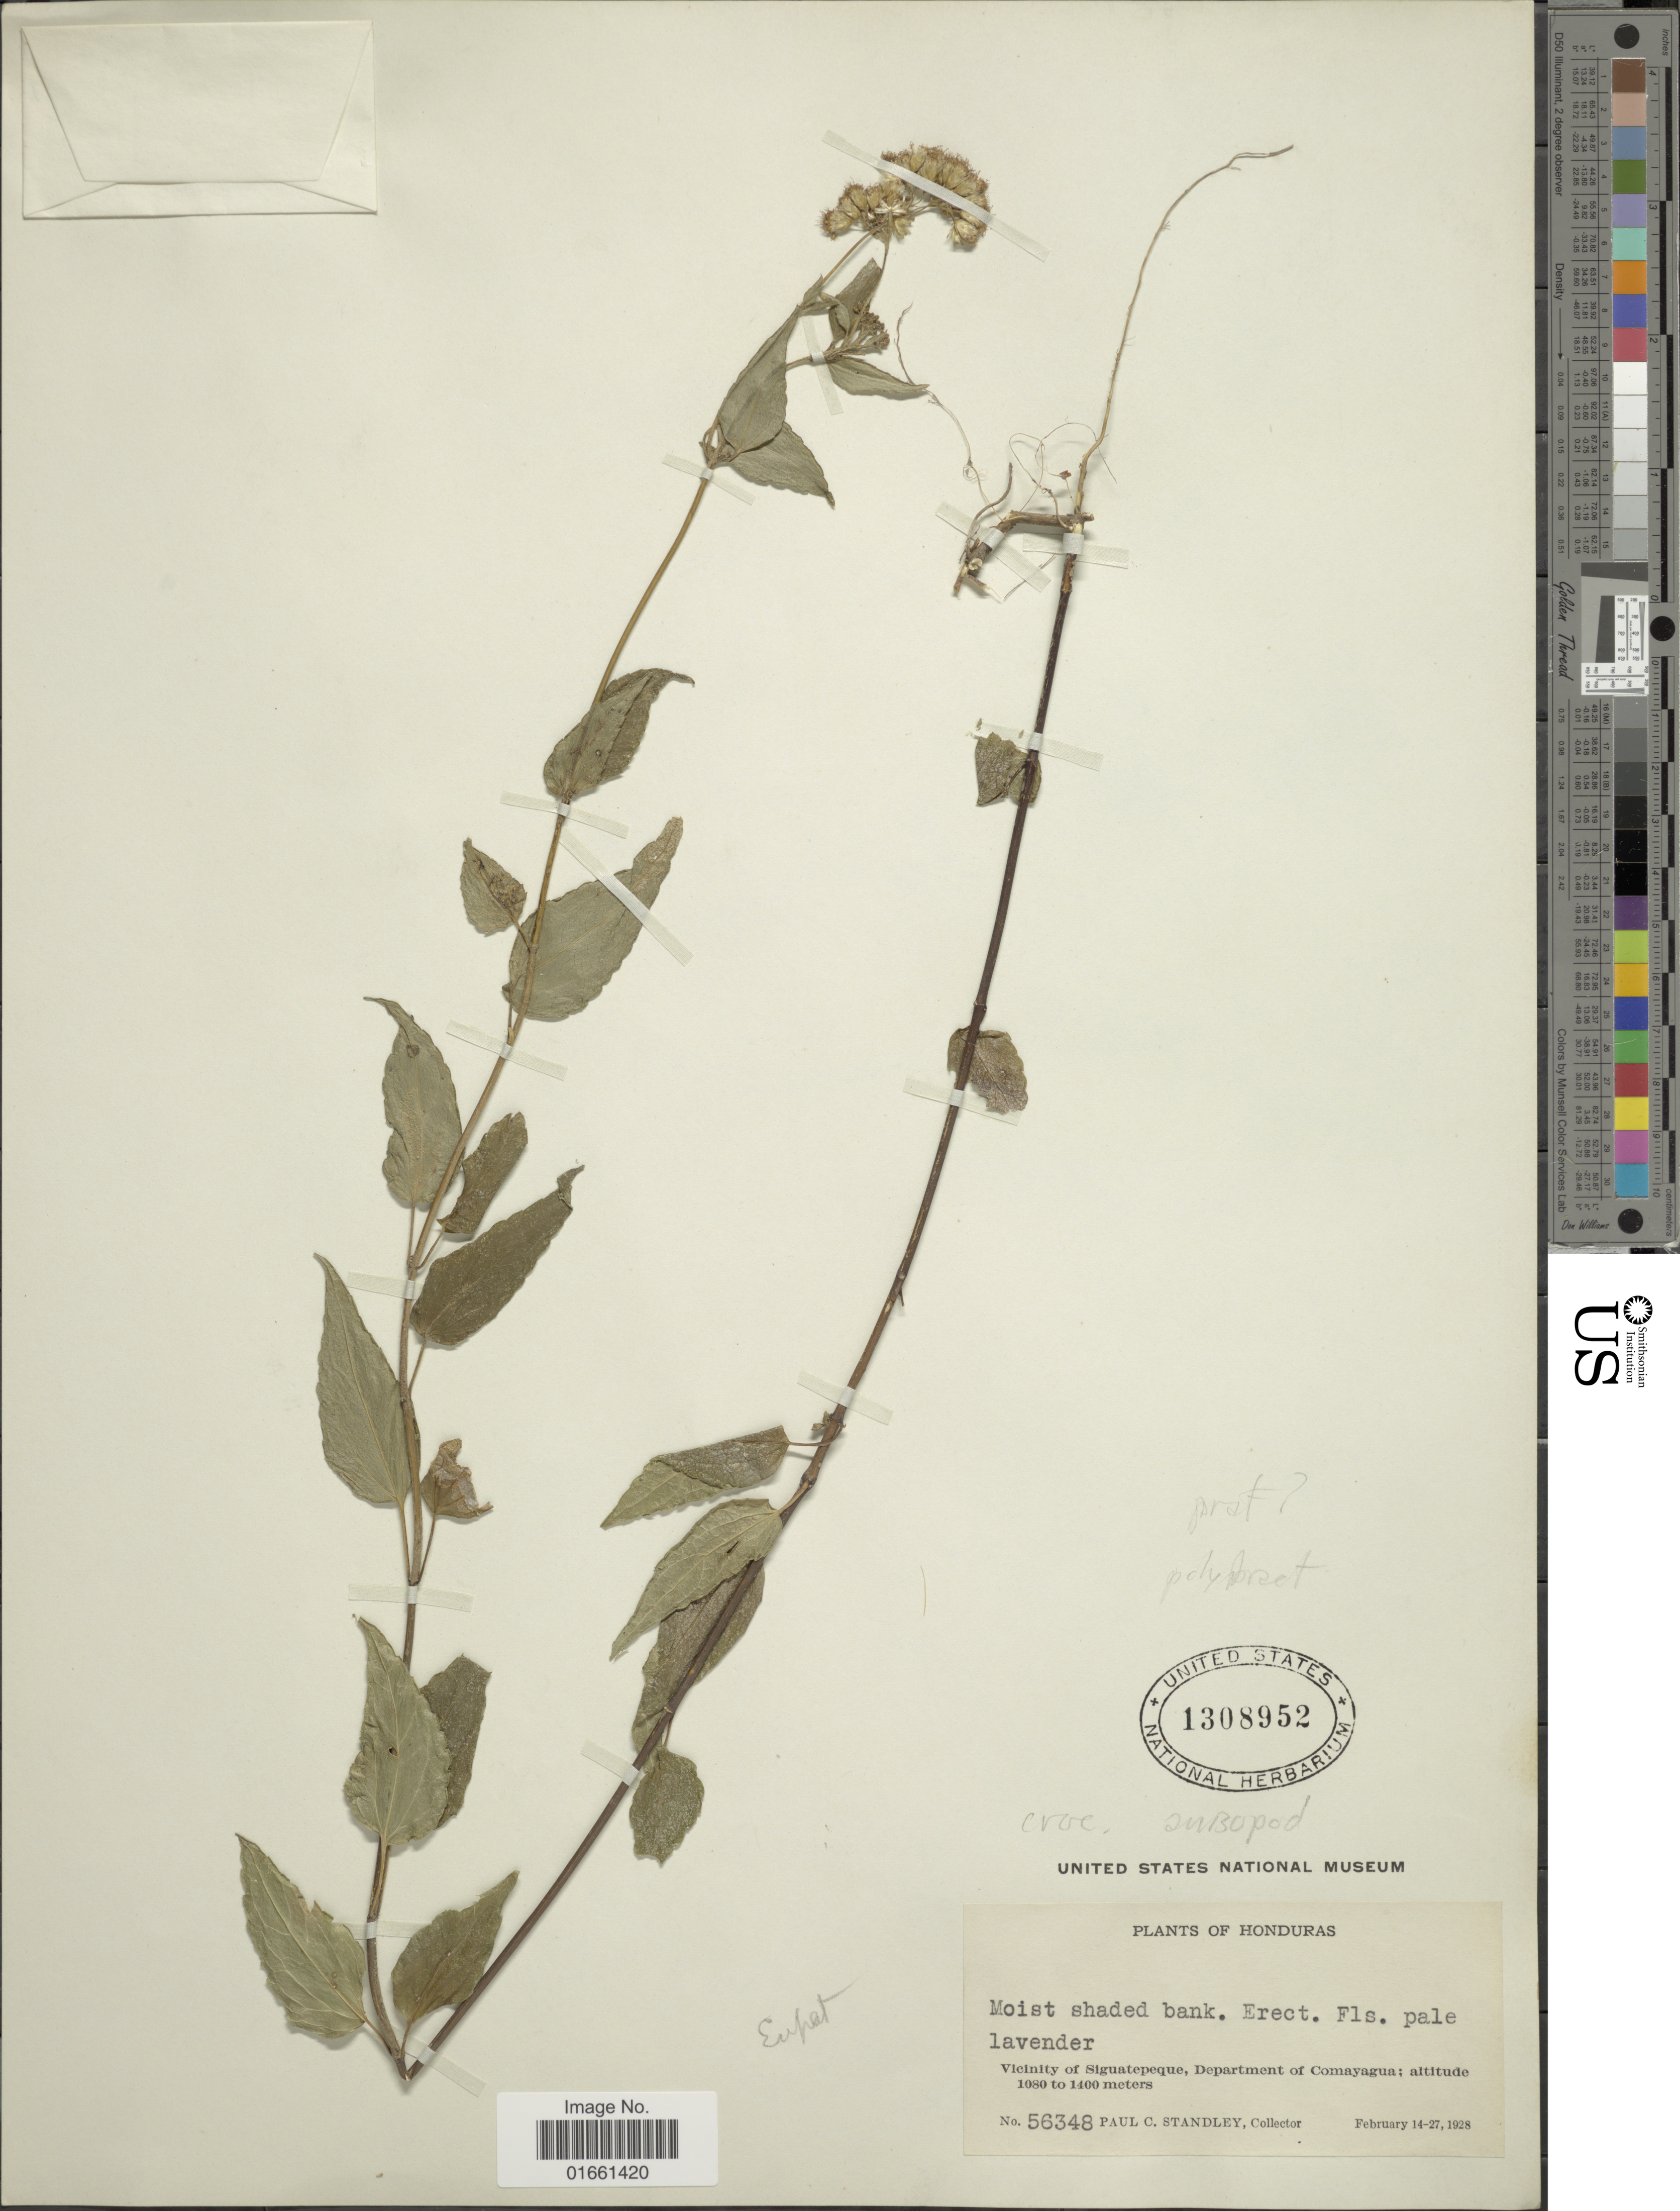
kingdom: Plantae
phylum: Tracheophyta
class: Magnoliopsida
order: Asterales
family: Asteraceae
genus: Fleischmannia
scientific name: Fleischmannia ciliolifera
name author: R.M. King & H. Rob.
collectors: P. C. Standley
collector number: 56348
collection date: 1928-02-14/1928-02-27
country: Honduras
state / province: Comayagua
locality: Vicinity of Siguatepewue, Departement of Comayagua.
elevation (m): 1080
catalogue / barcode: US 1308952